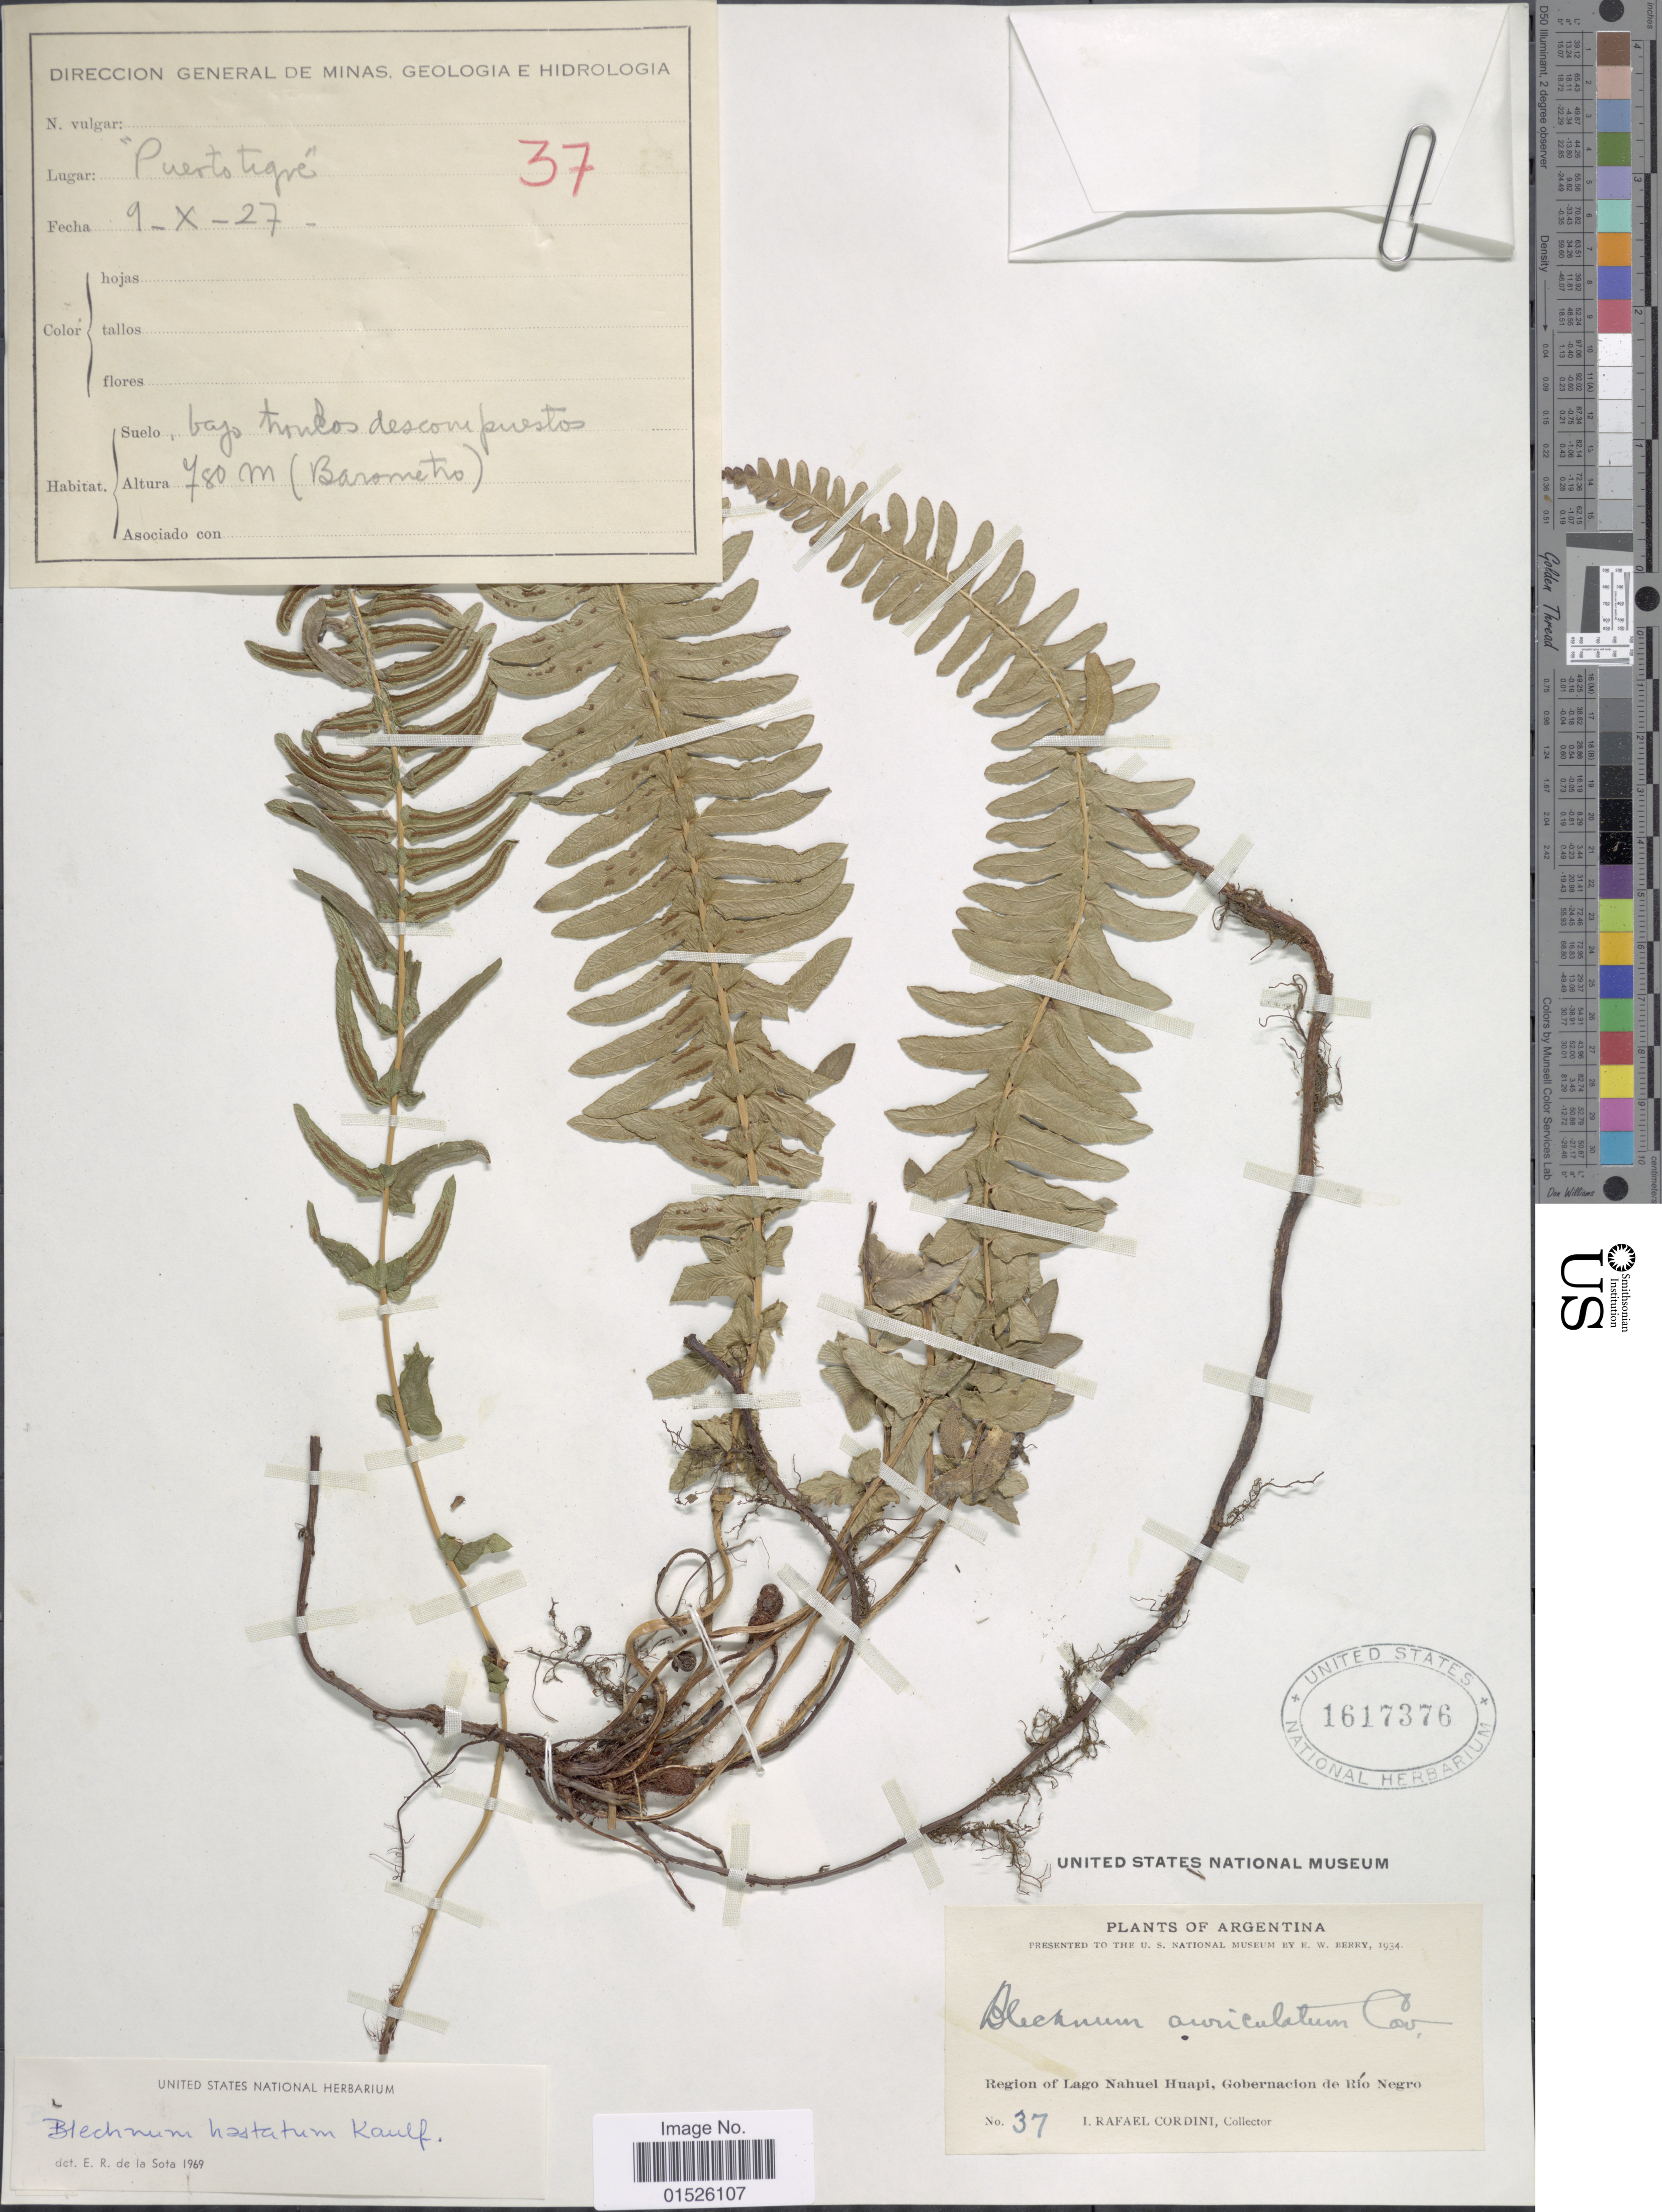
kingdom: Plantae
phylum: Tracheophyta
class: Polypodiopsida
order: Polypodiales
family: Blechnaceae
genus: Blechnum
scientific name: Blechnum hastatum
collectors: I. Cordini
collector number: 37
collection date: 1927-10-09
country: Argentina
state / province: Rio Negro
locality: Argentina, Puerto tigre, Region of Lago Nahuel Huapi, Gobernacion de Rio Negro.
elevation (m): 780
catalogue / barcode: US 1617376